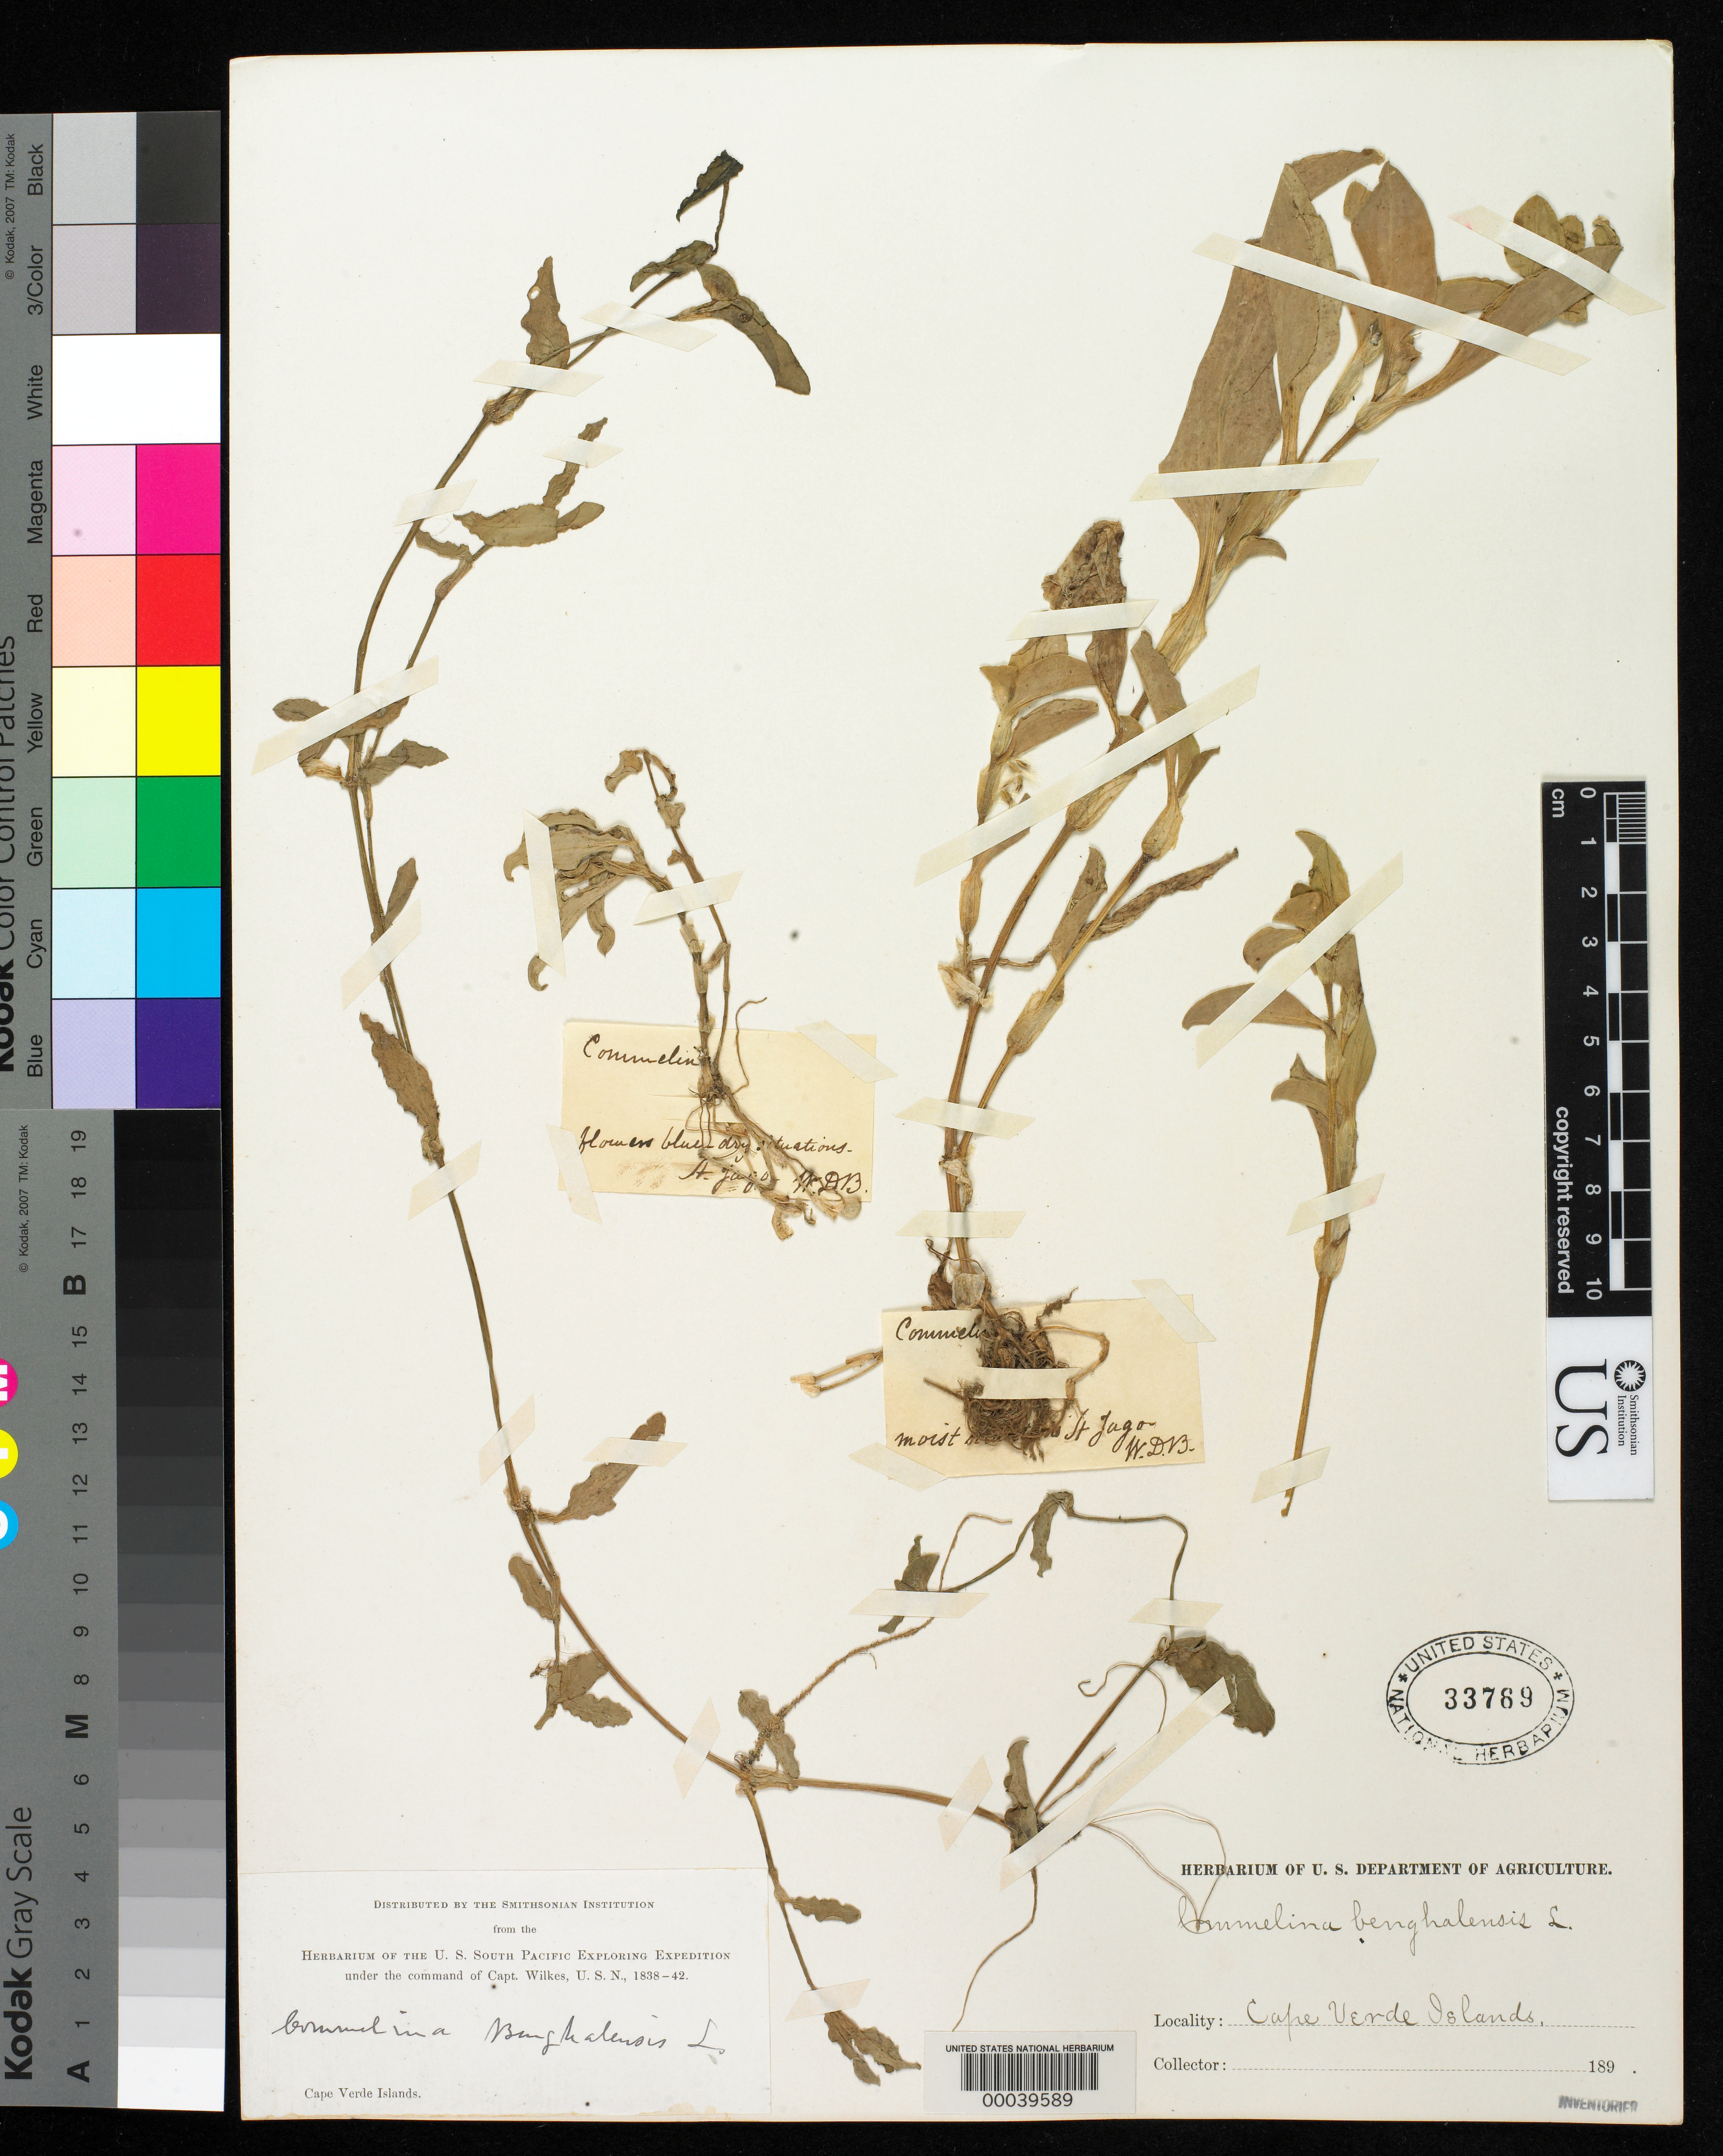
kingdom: Plantae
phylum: Tracheophyta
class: Liliopsida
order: Commelinales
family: Commelinaceae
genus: Commelina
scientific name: Commelina benghalensis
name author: L.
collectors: U.S. South Pacific Explor. Exped.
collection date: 1838/1842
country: Cape Verde Islands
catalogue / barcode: US 33769